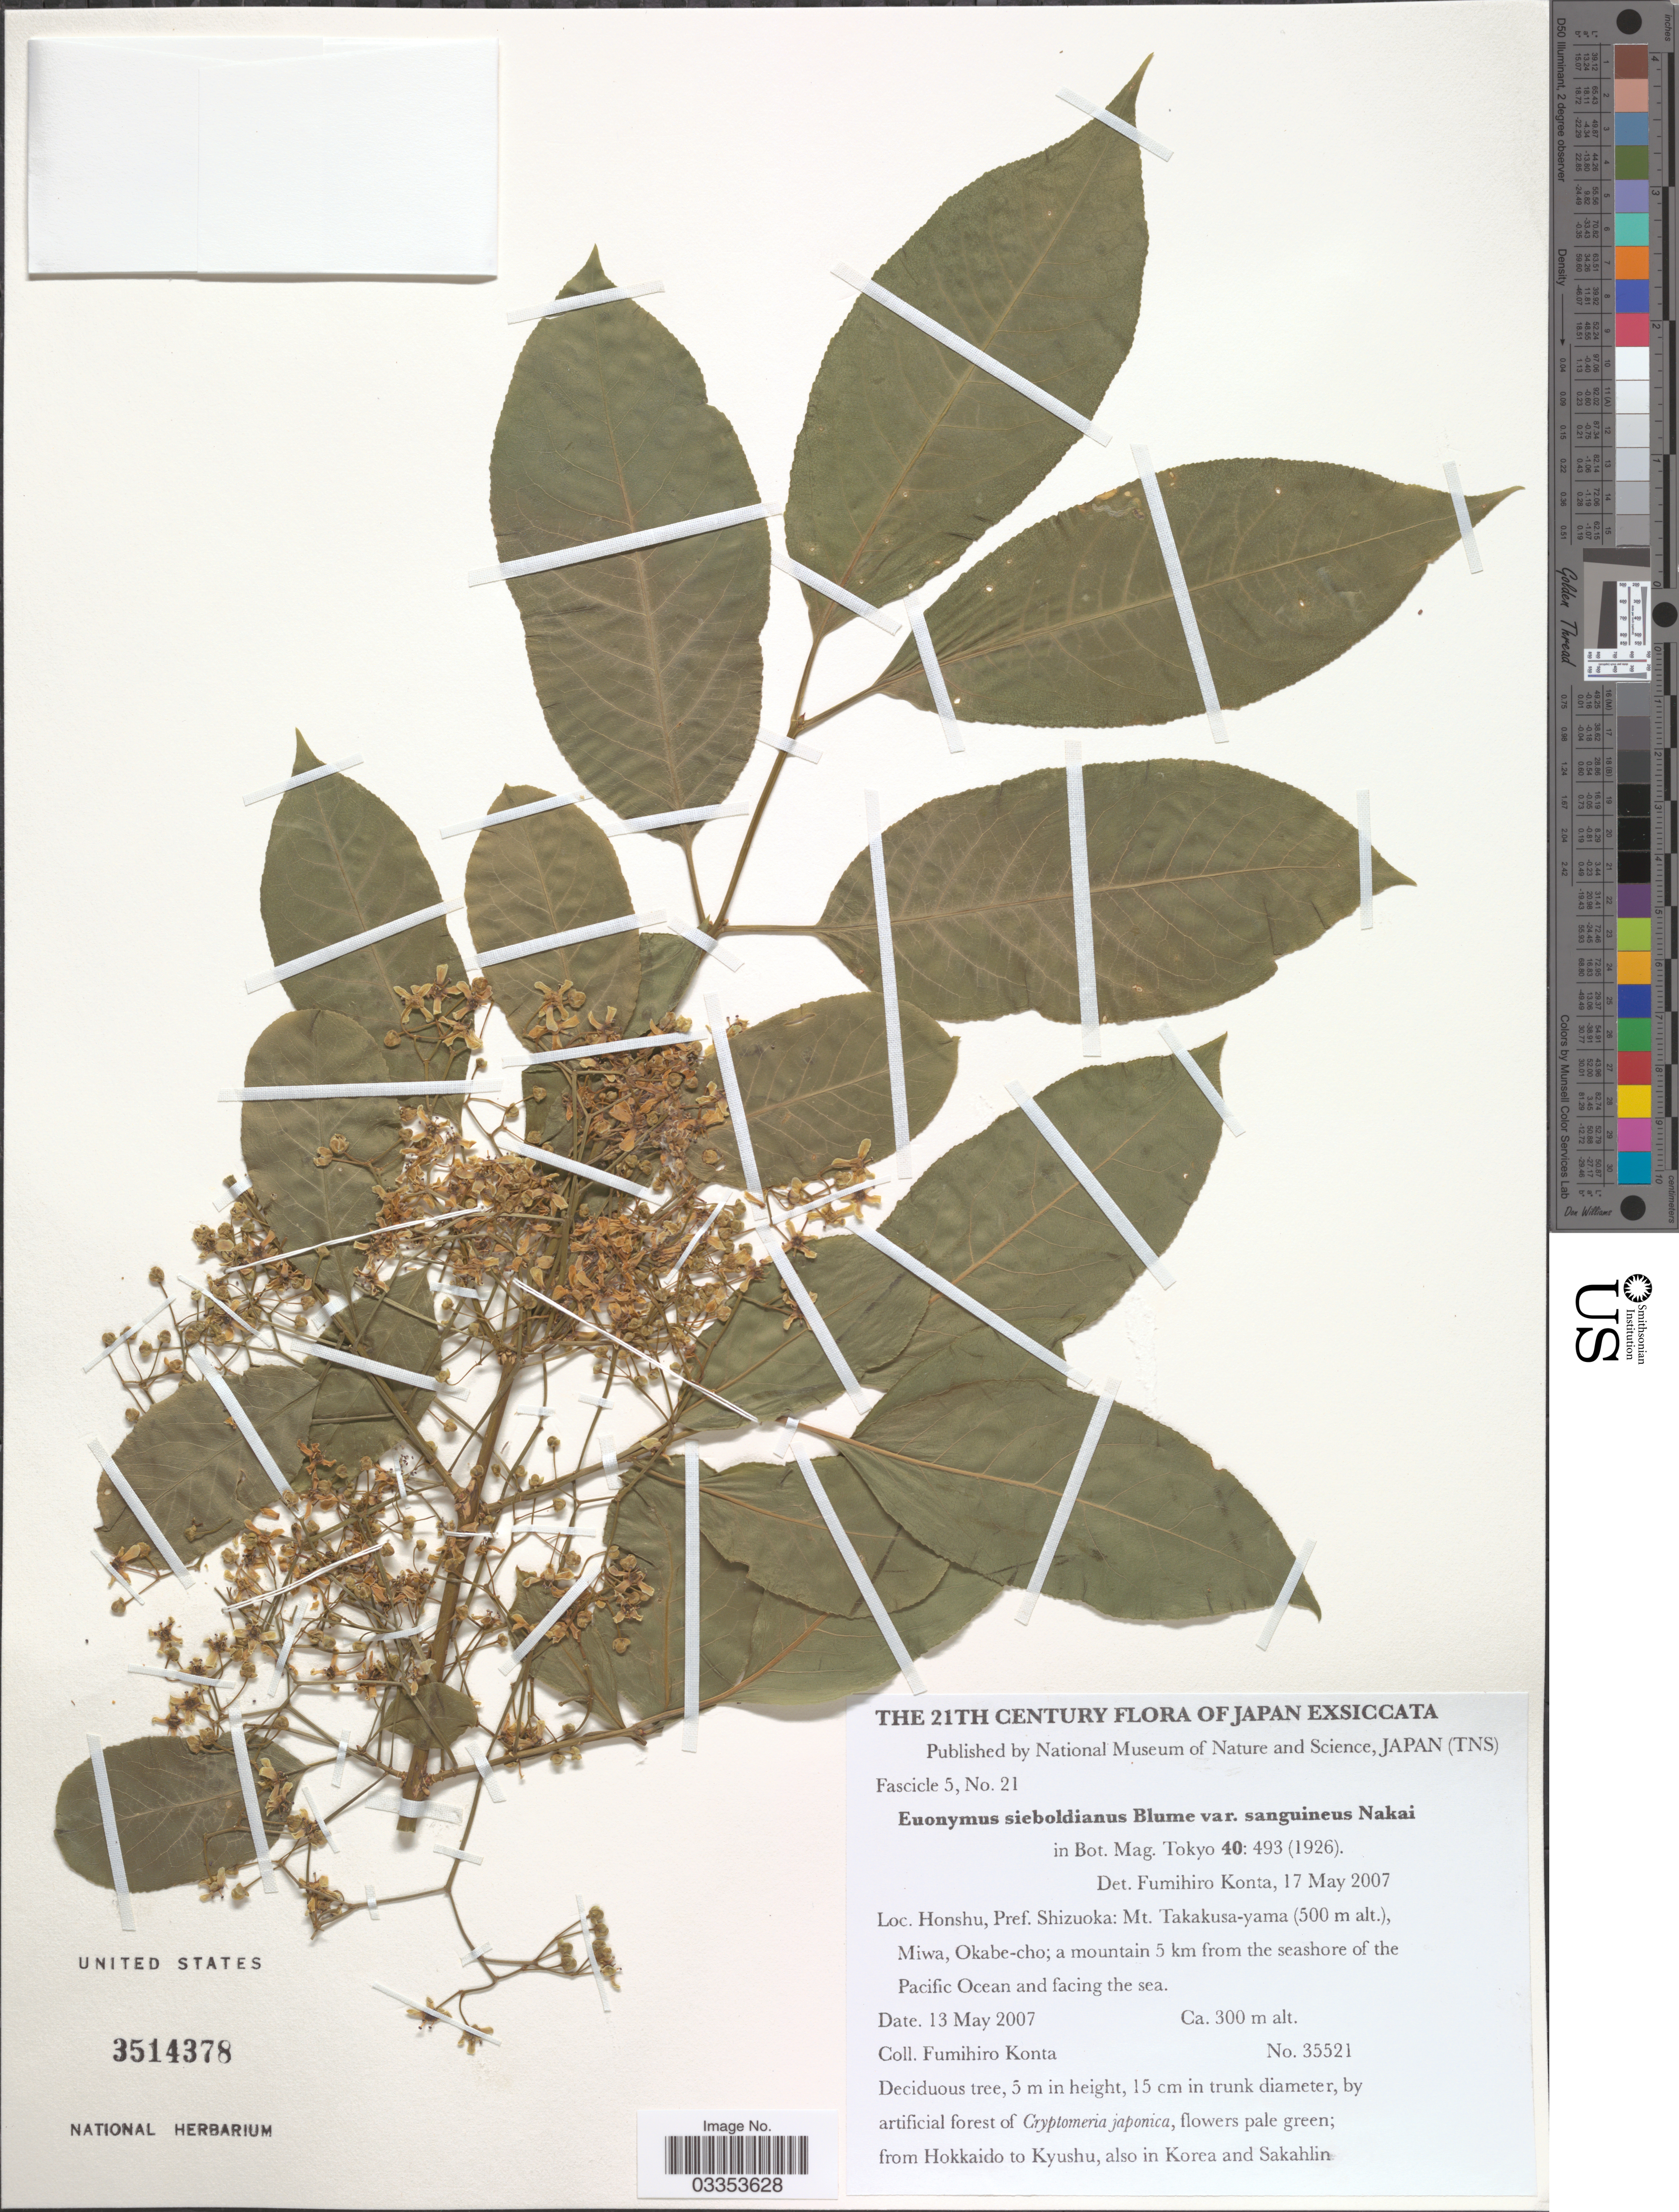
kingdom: Plantae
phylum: Tracheophyta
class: Magnoliopsida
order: Celastrales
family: Celastraceae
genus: Euonymus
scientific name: Euonymus sieboldianus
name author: Blume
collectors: F. Konta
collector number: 35521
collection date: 2007-05-13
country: Japan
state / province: Sizuoka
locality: Honshu, Pref. Shizuoka: Mt. Takakusa-yama, Miwa, Okabe-cho; a mountain 5 km from the seashore of the Pacific Ocean and facing the sea. Hokkaido to Kyushu, also in Korea and Sakahlin [unsure placement].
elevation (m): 300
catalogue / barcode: US 3514378